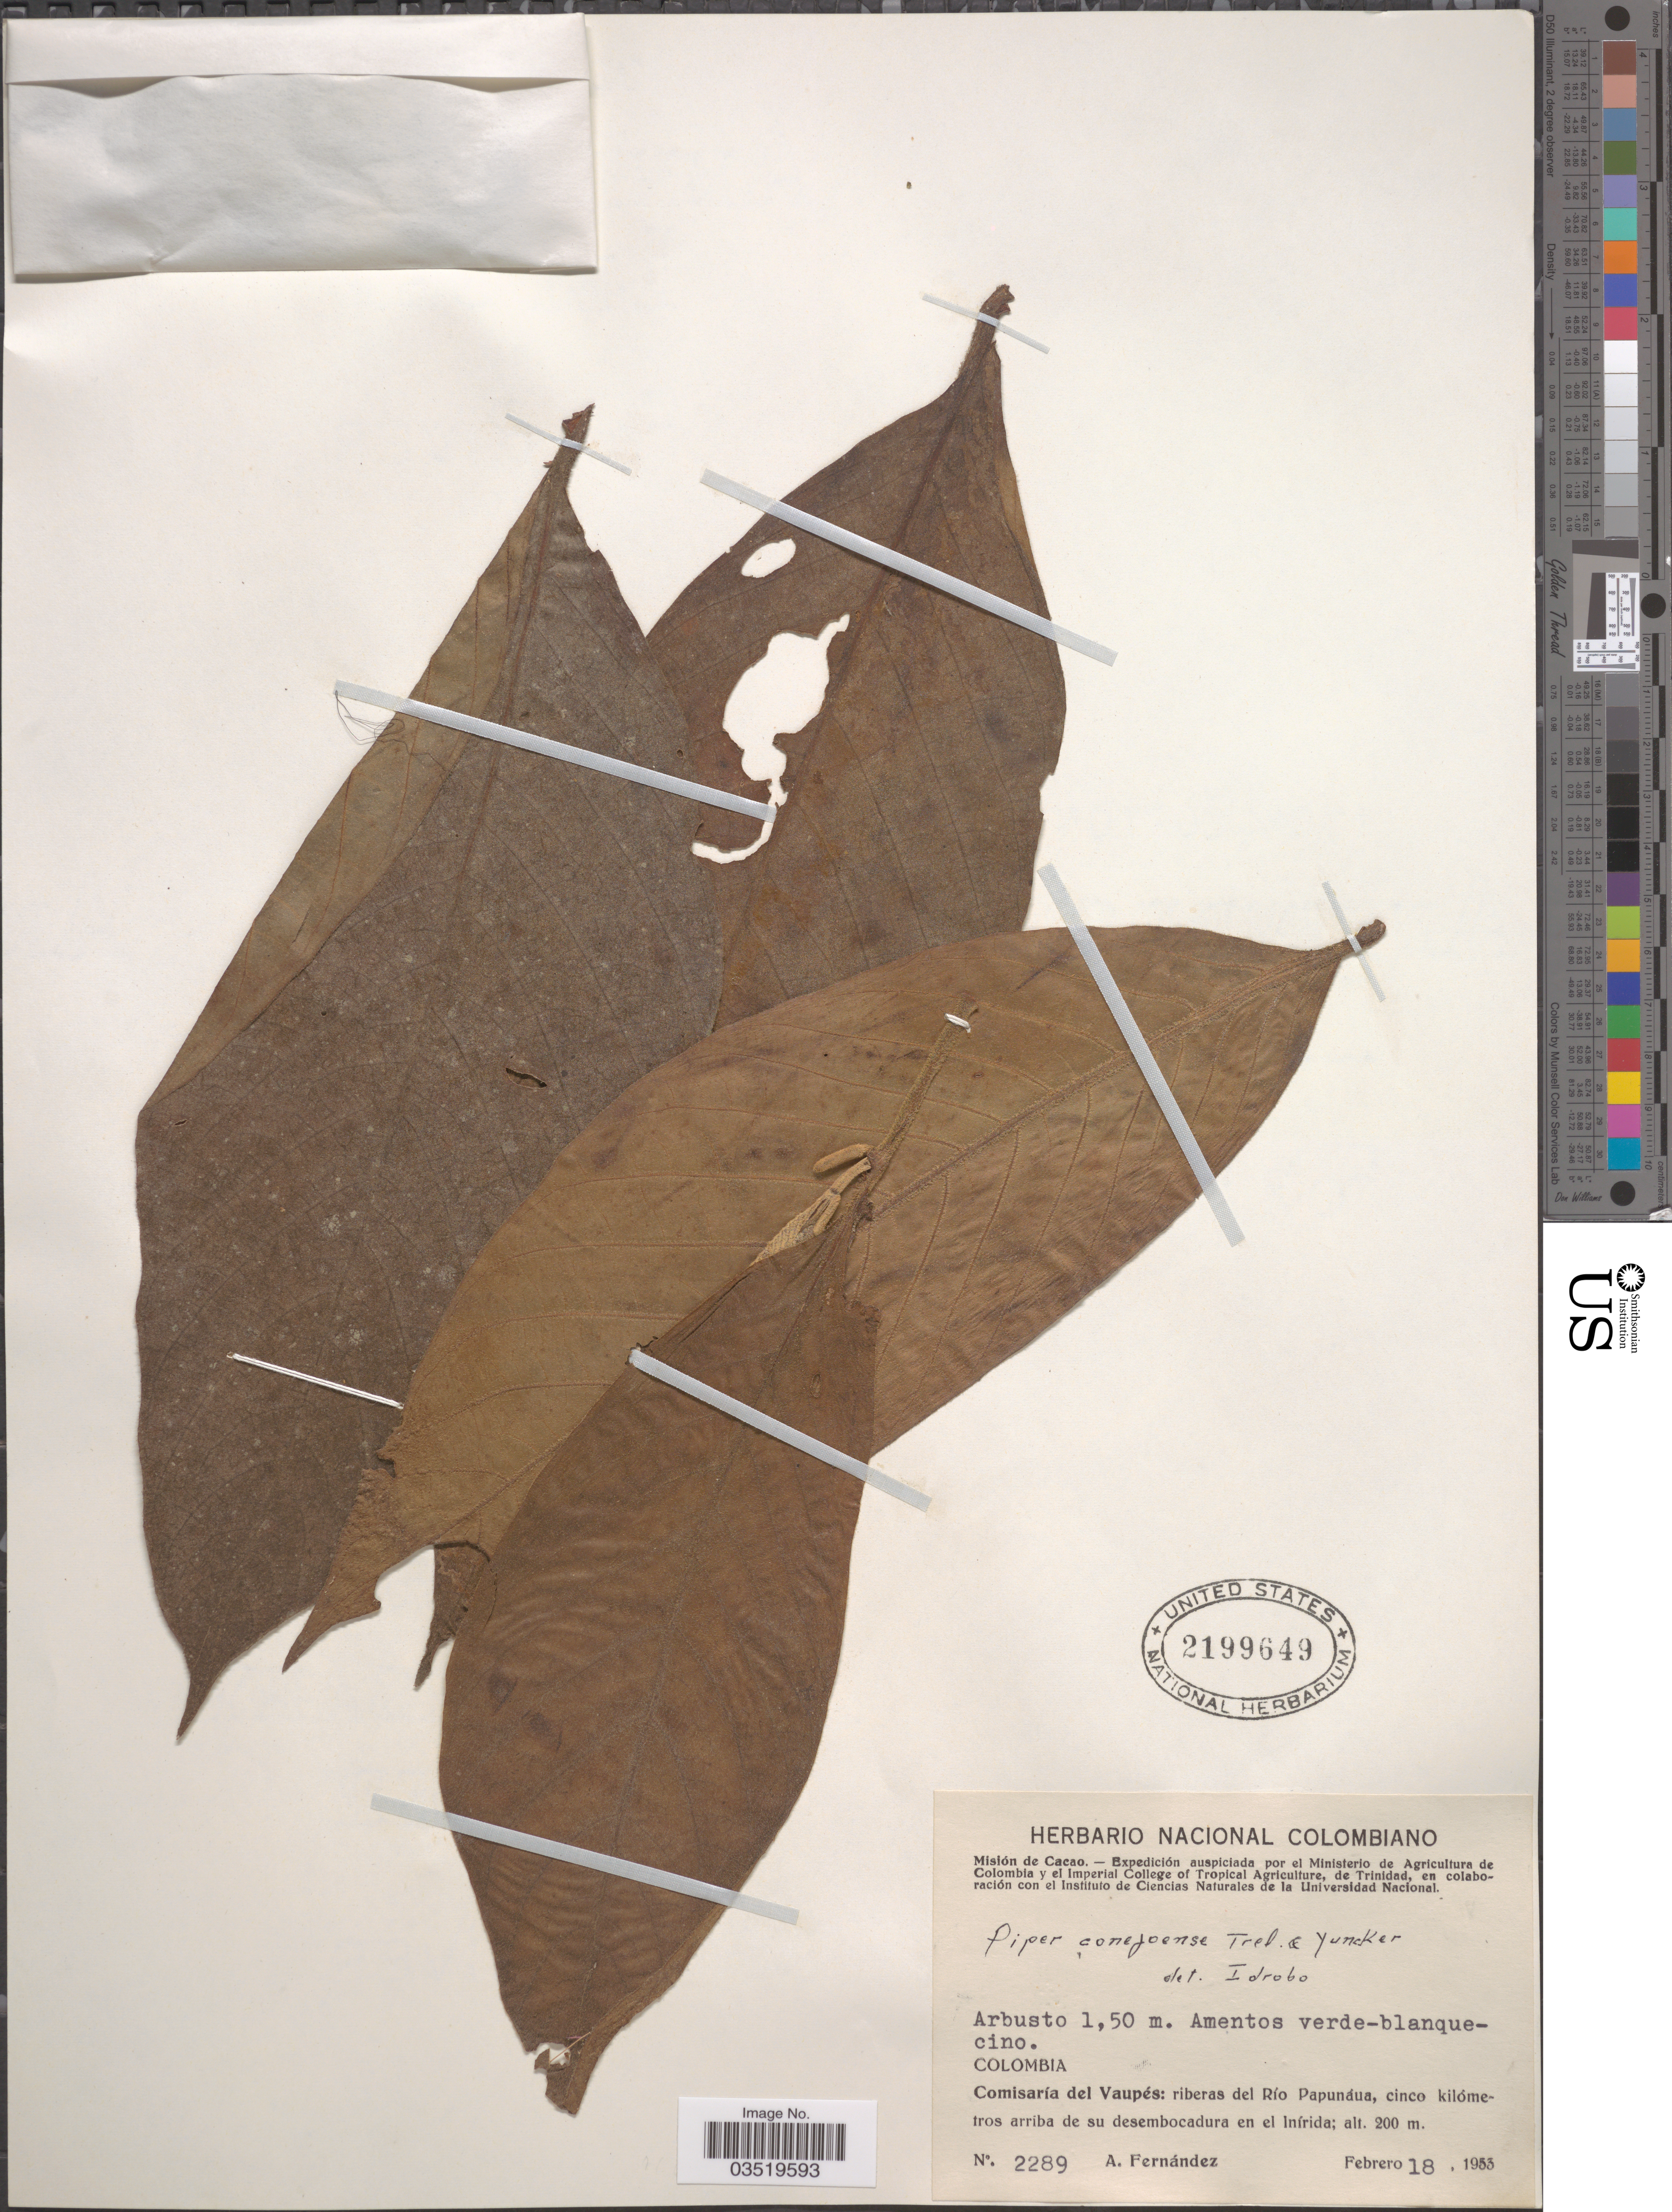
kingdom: Plantae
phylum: Tracheophyta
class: Magnoliopsida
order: Piperales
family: Piperaceae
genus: Piper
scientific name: Piper conejoense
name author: Trel. & Yunck.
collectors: A. Fernández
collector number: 2289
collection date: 1953-02-18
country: Colombia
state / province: Vaupés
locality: Misión de Cacao [unsure placement] Comisaría del Vaupés: riberas del Río Papunáua, cinco kilómetros arriba de su desembocadura en el Inírida.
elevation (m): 200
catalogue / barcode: US 2199649